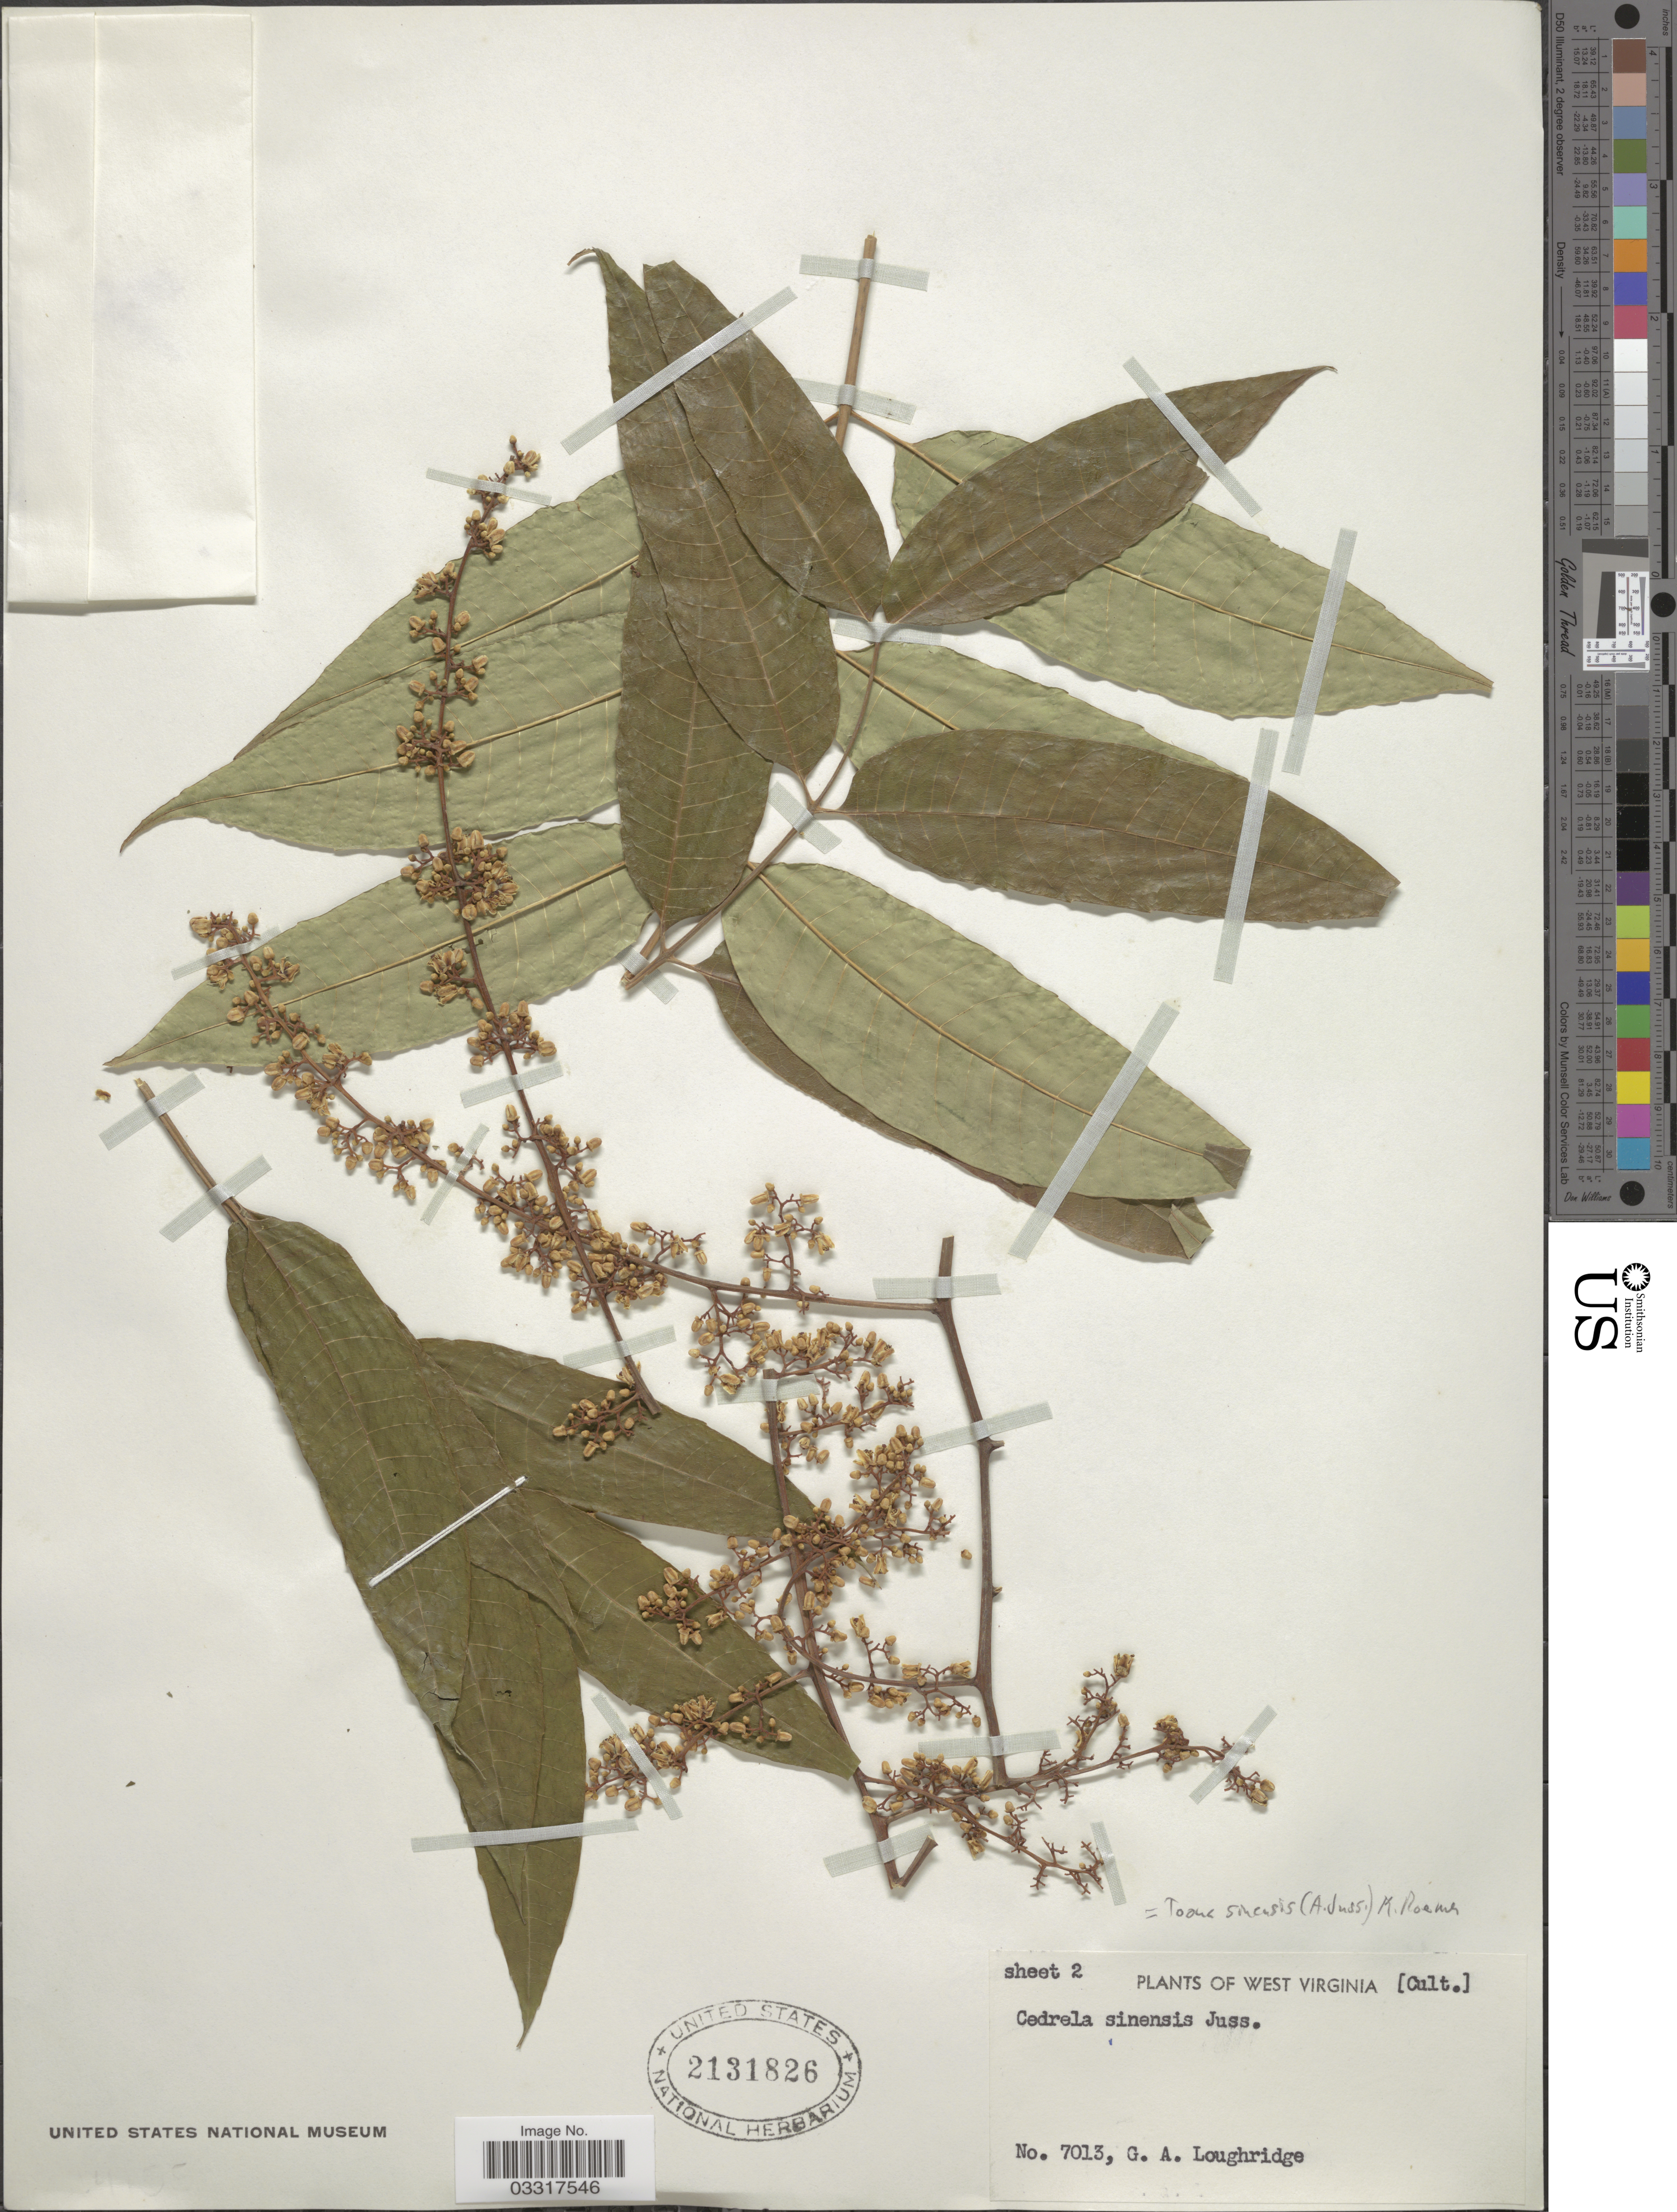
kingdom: Plantae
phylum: Tracheophyta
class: Magnoliopsida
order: Sapindales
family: Meliaceae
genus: Toona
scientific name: Toona sinensis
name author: (A. Juss.) M. Roem.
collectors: G. Loughridge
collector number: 7013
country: United States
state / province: West Virginia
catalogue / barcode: US 2131826